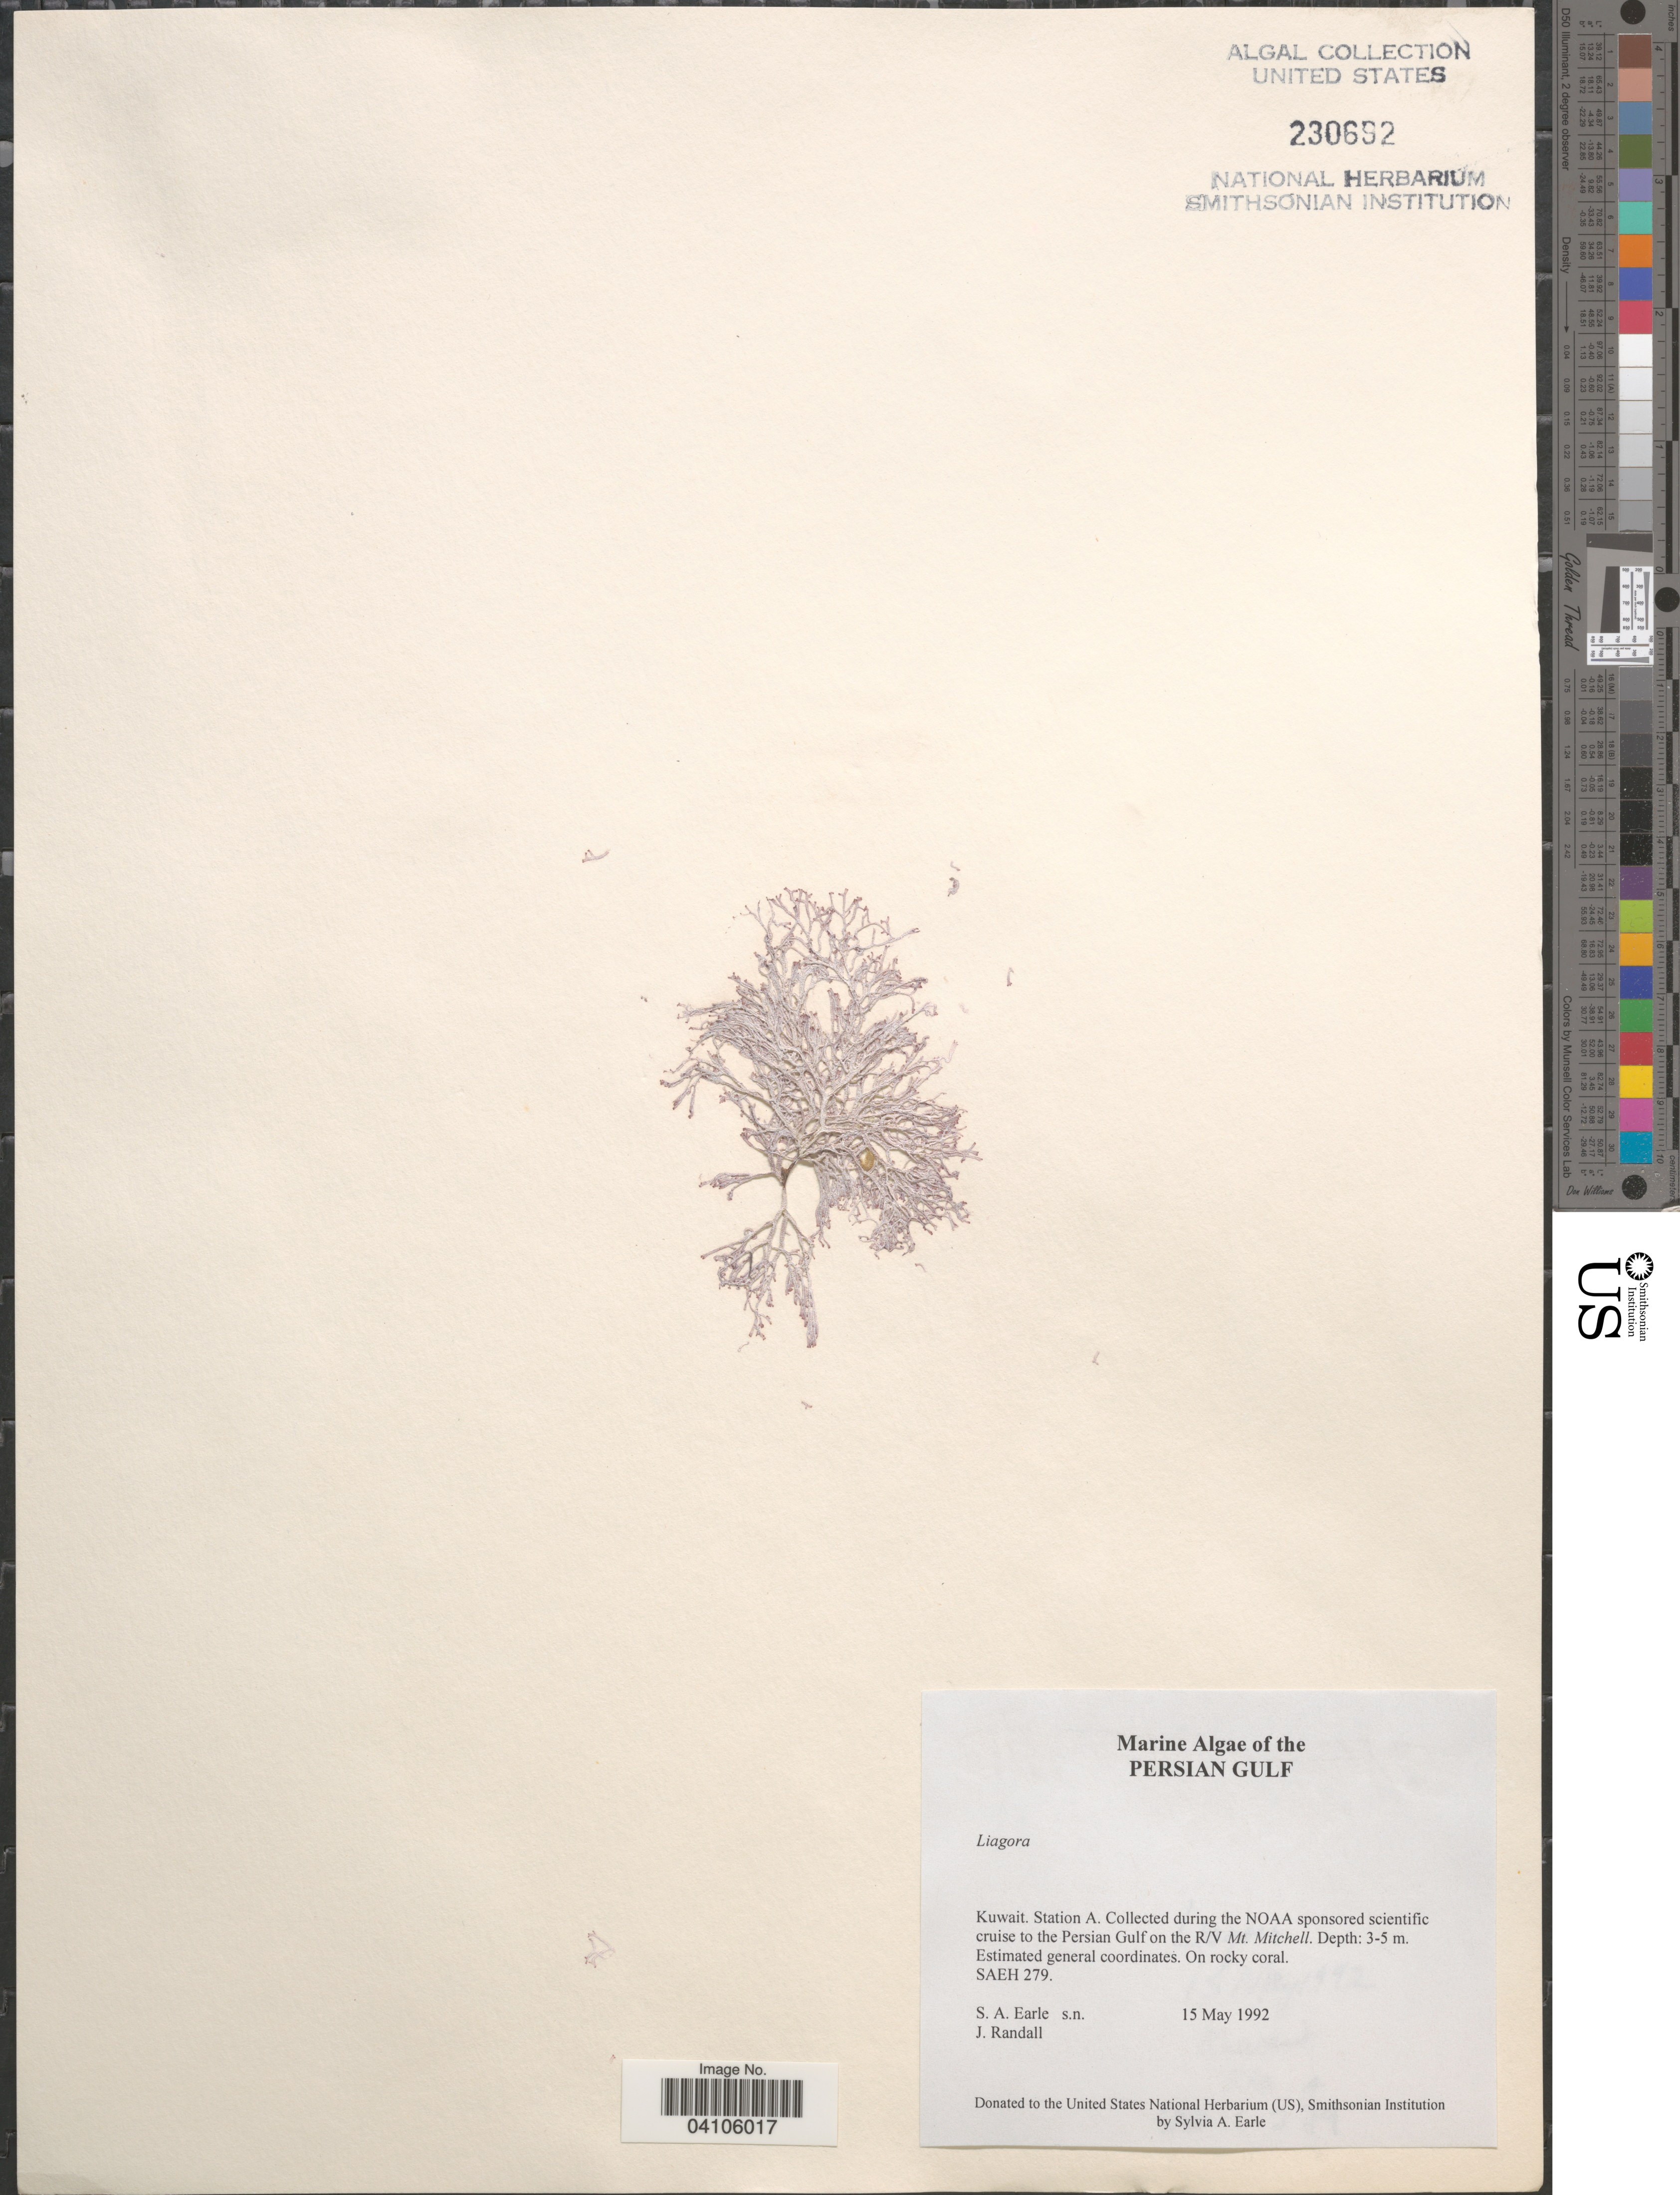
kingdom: Plantae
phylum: Rhodophyta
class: Florideophyceae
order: Nemaliales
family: Liagoraceae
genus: Liagora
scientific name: Liagora sp.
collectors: S. A. Earle & J. Randall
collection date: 1992-05-15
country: Kuwait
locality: Persian Gulf. Station A. The NOAA sponsored scientific cruise to the Persian Gulf on the R/V Mt. Mitchell.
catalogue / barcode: US 230692